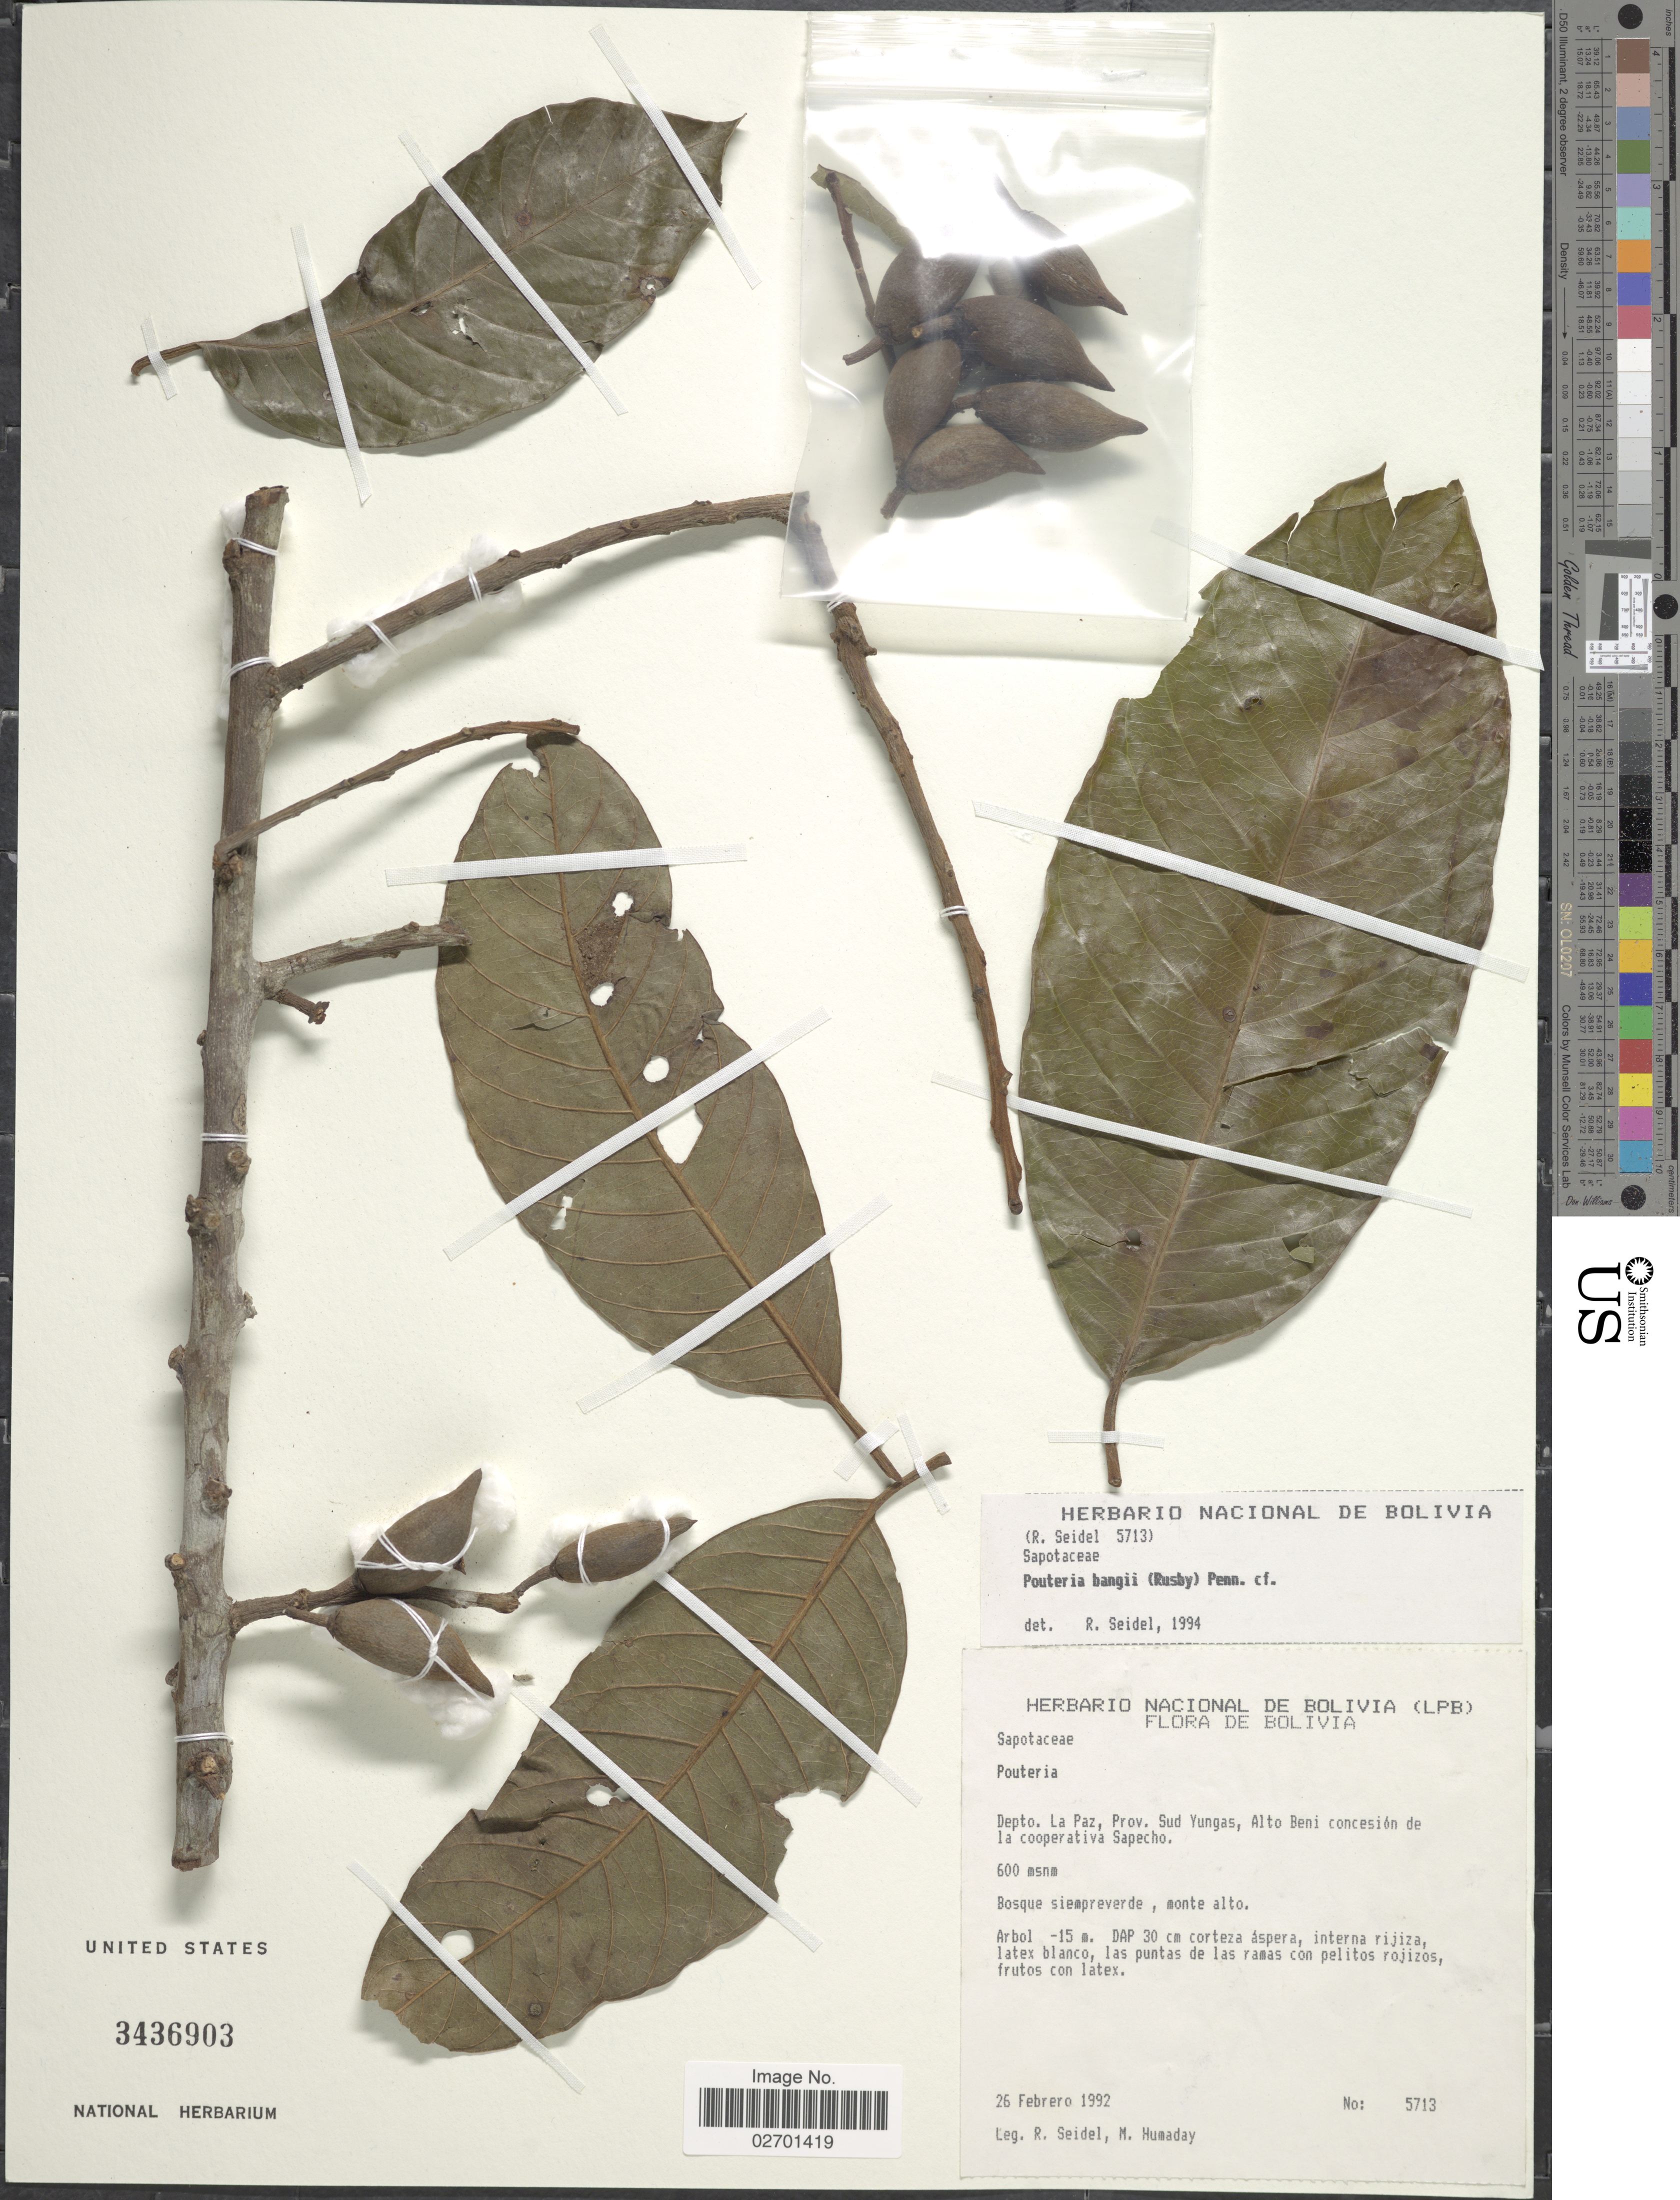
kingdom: Plantae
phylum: Tracheophyta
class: Magnoliopsida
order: Ericales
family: Sapotaceae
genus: Pouteria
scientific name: Pouteria bangii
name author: (Rusby) T.D. Penn.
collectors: R. Seidel & M. Humaday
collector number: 5713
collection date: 1992-02-26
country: Bolivia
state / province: La Paz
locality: Prov. Sud Yungas, Alto Beni concesion de la cooperativa Sapecho.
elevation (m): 600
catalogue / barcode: US 3436903